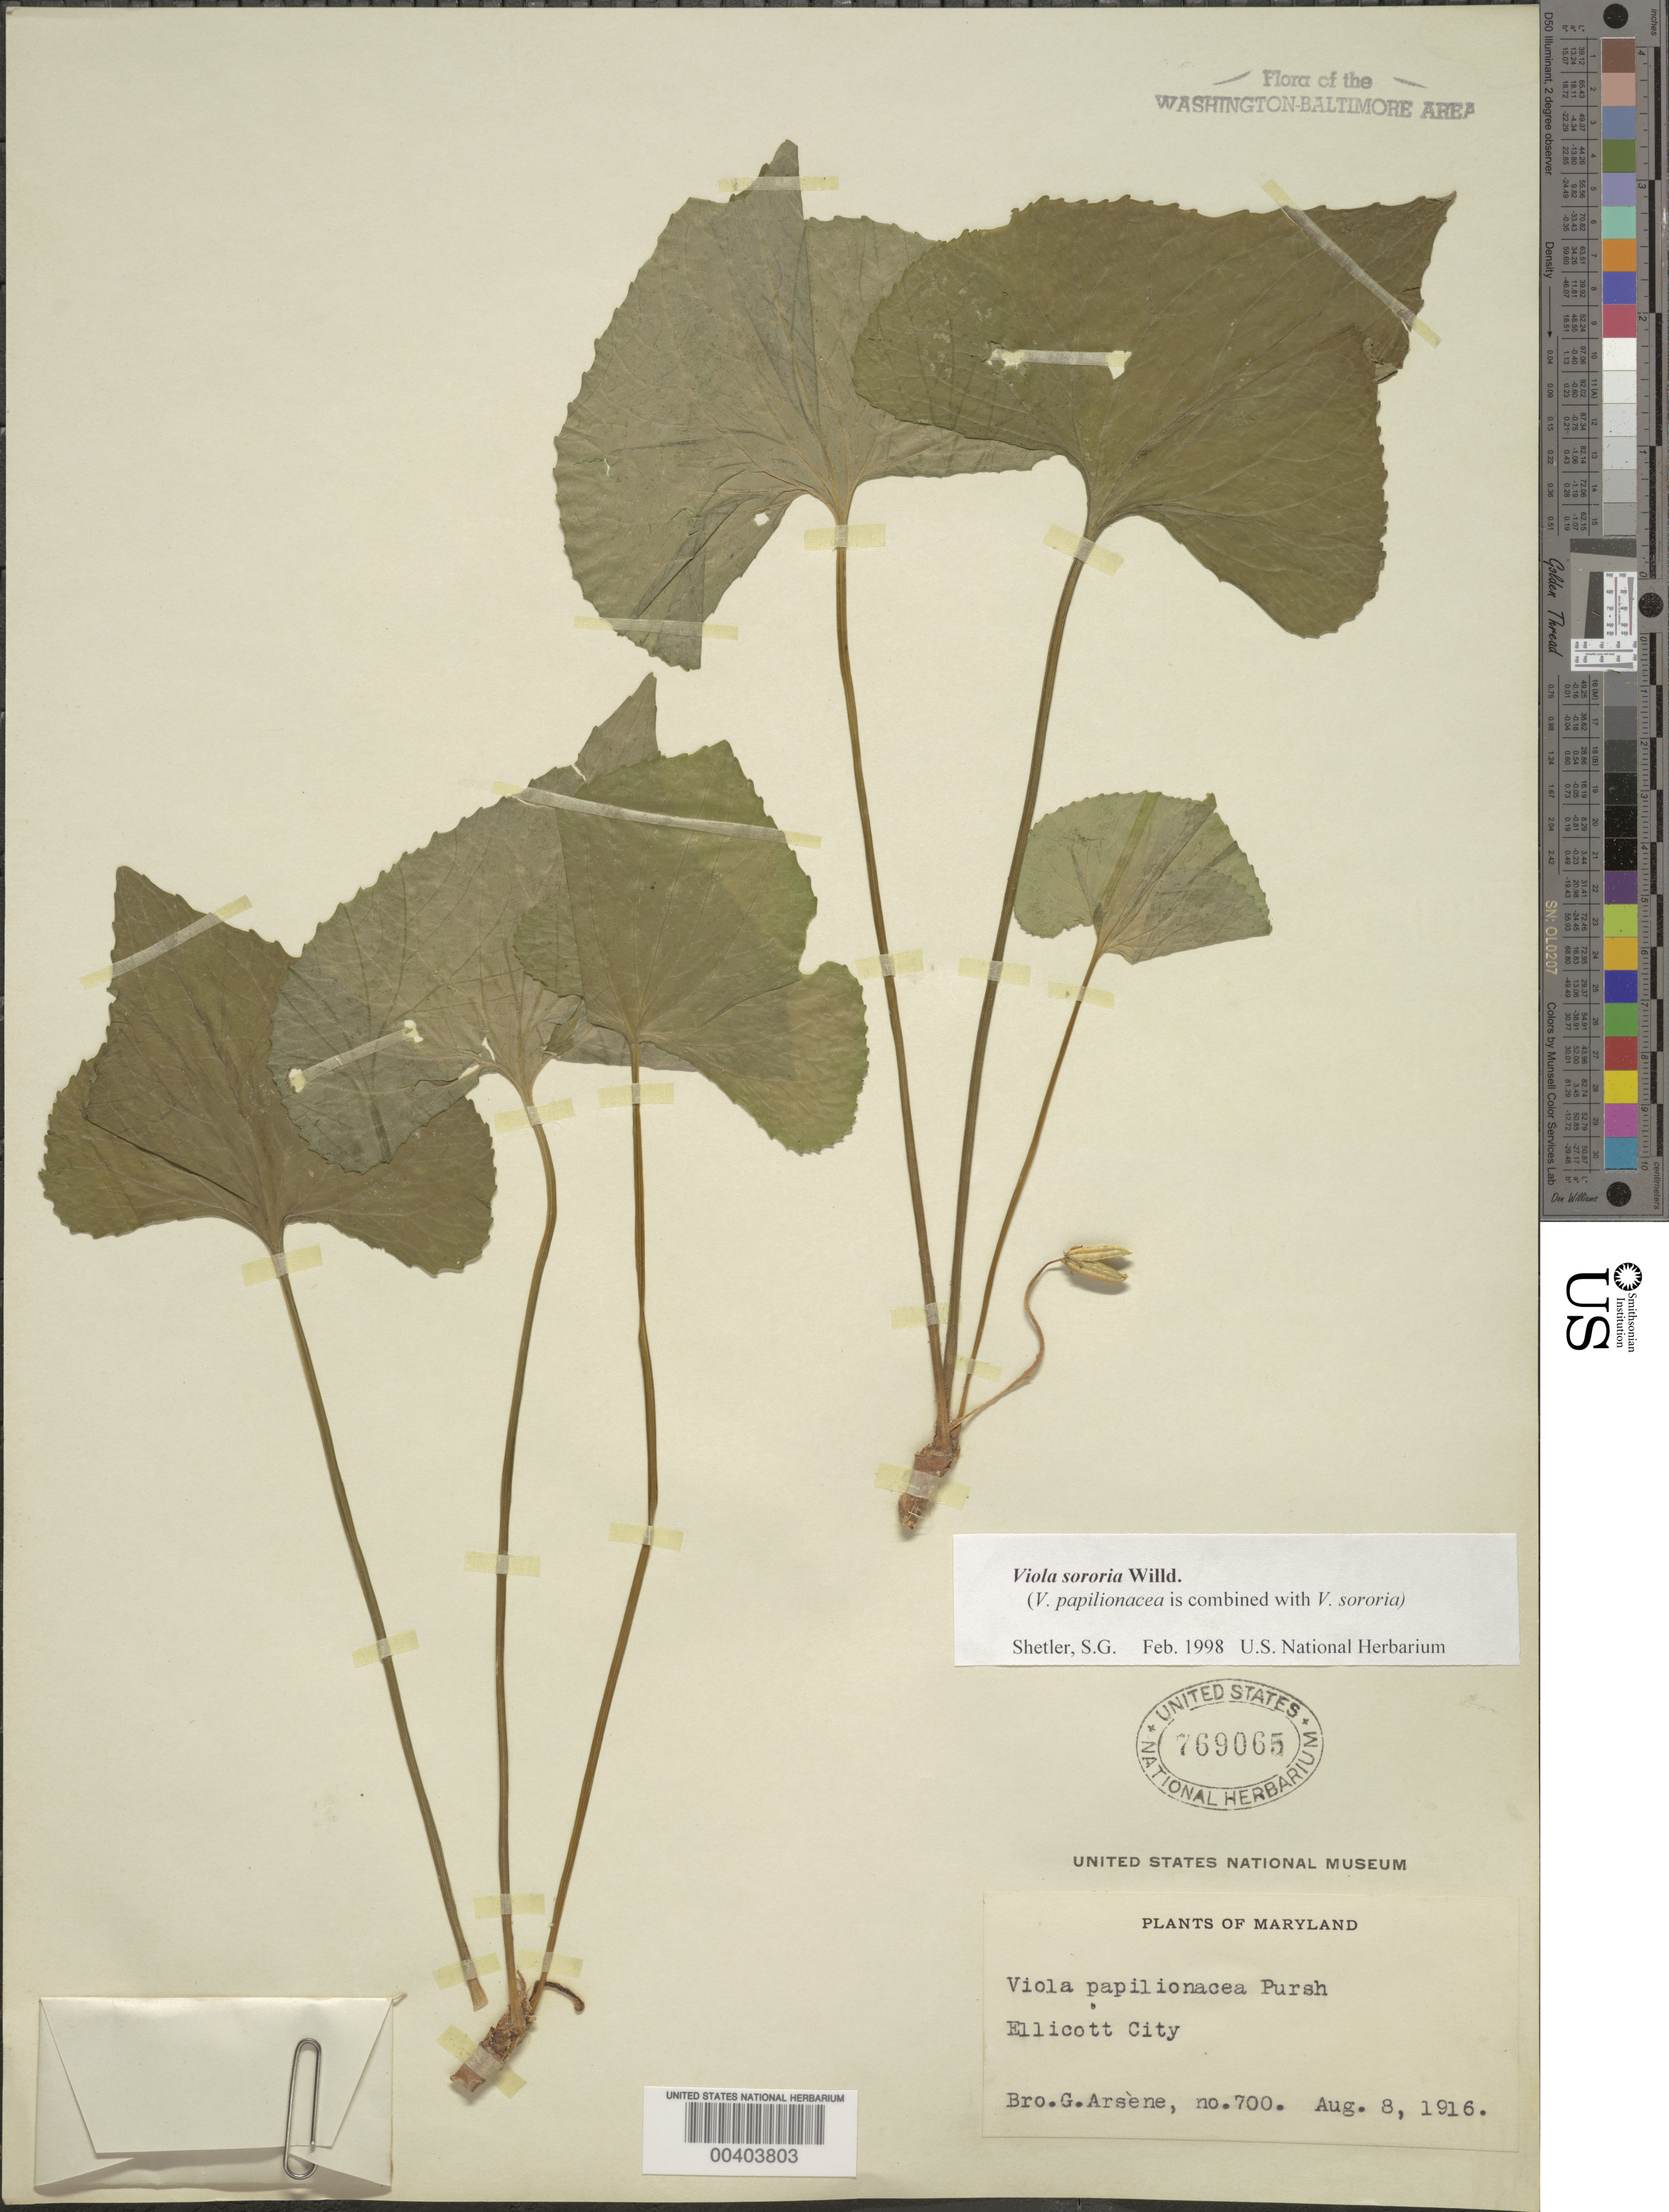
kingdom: Plantae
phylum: Tracheophyta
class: Magnoliopsida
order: Malpighiales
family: Violaceae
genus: Viola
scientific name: Viola sororia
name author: Willd.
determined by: Shetler, Stanwyn G., (US), NMNH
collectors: Bro. G. Arsène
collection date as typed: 08 Aug 1916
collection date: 1916-08-08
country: United States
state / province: Maryland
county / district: Howard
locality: Ellicott City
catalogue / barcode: US 769065